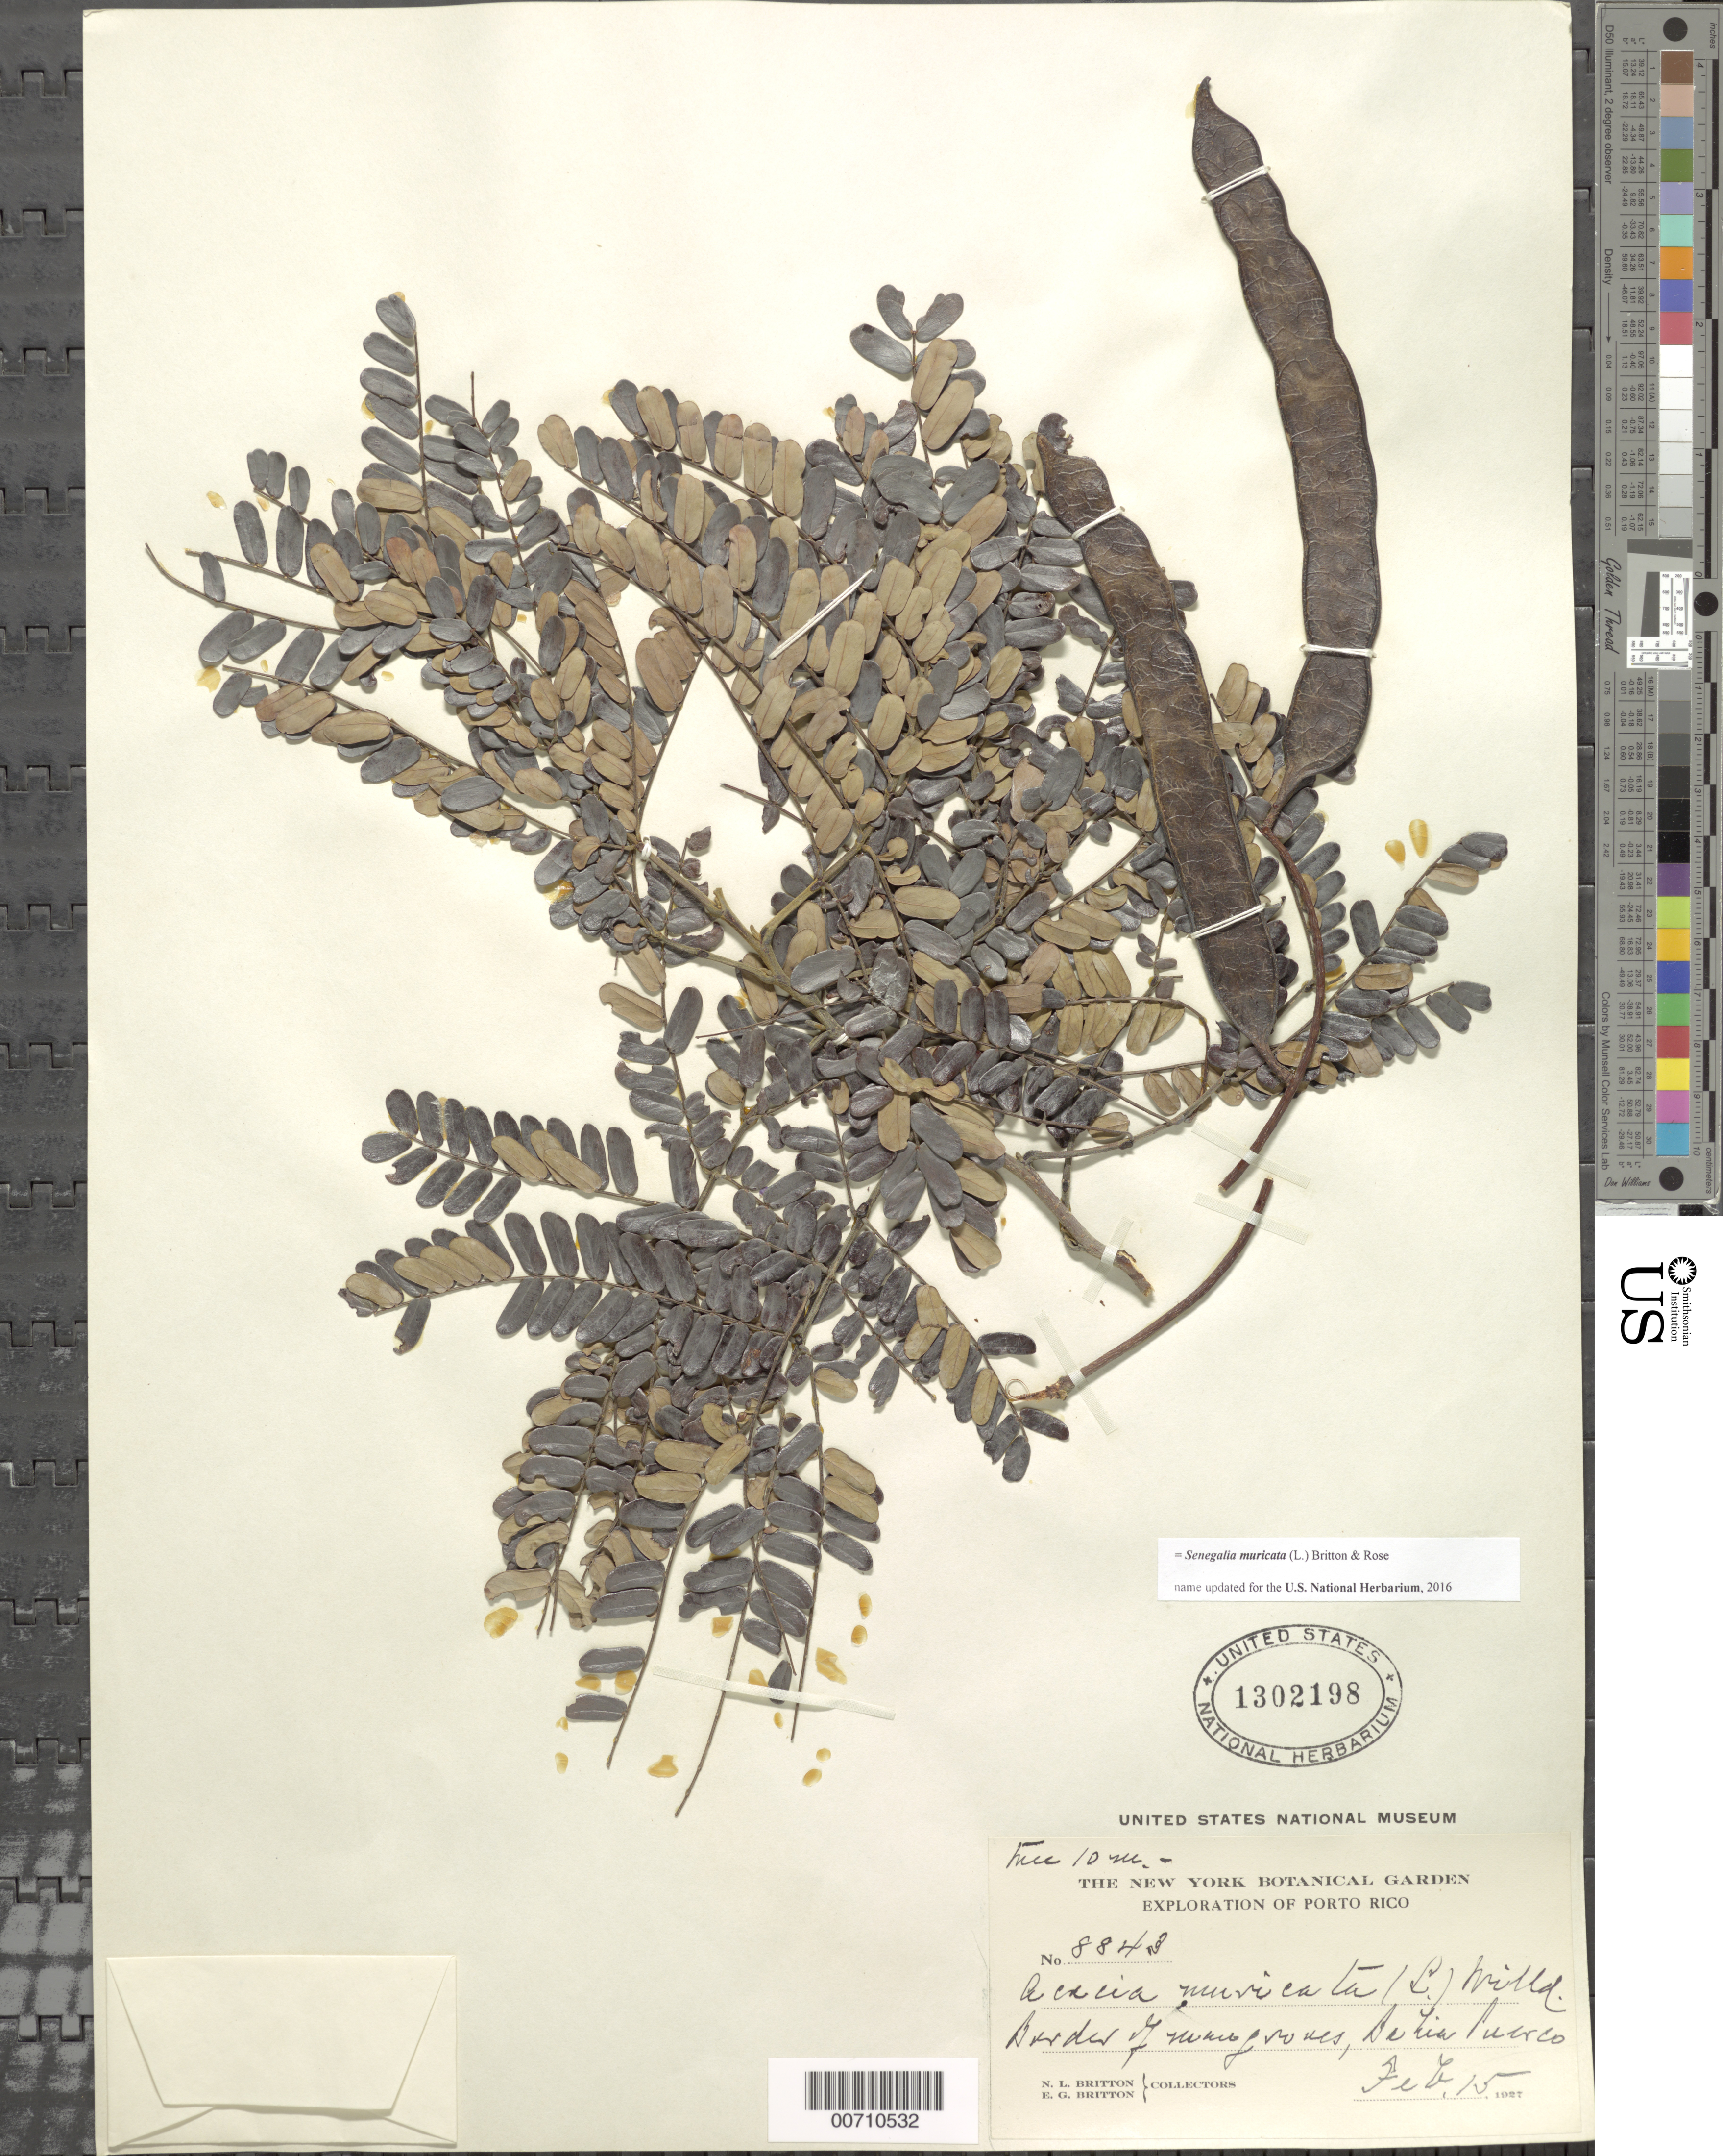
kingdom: Plantae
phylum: Tracheophyta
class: Magnoliopsida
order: Fabales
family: Fabaceae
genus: Parasenegalia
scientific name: Parasenegalia muricata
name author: (L.) Seigler & Ebinger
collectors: N. Britton & E. G. Britton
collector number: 8843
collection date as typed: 15 Feb 1927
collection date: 1927-02-15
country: Puerto Rico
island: Greater Antilles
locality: Bahia Puerco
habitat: Border of mangroves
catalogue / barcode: US 1302198